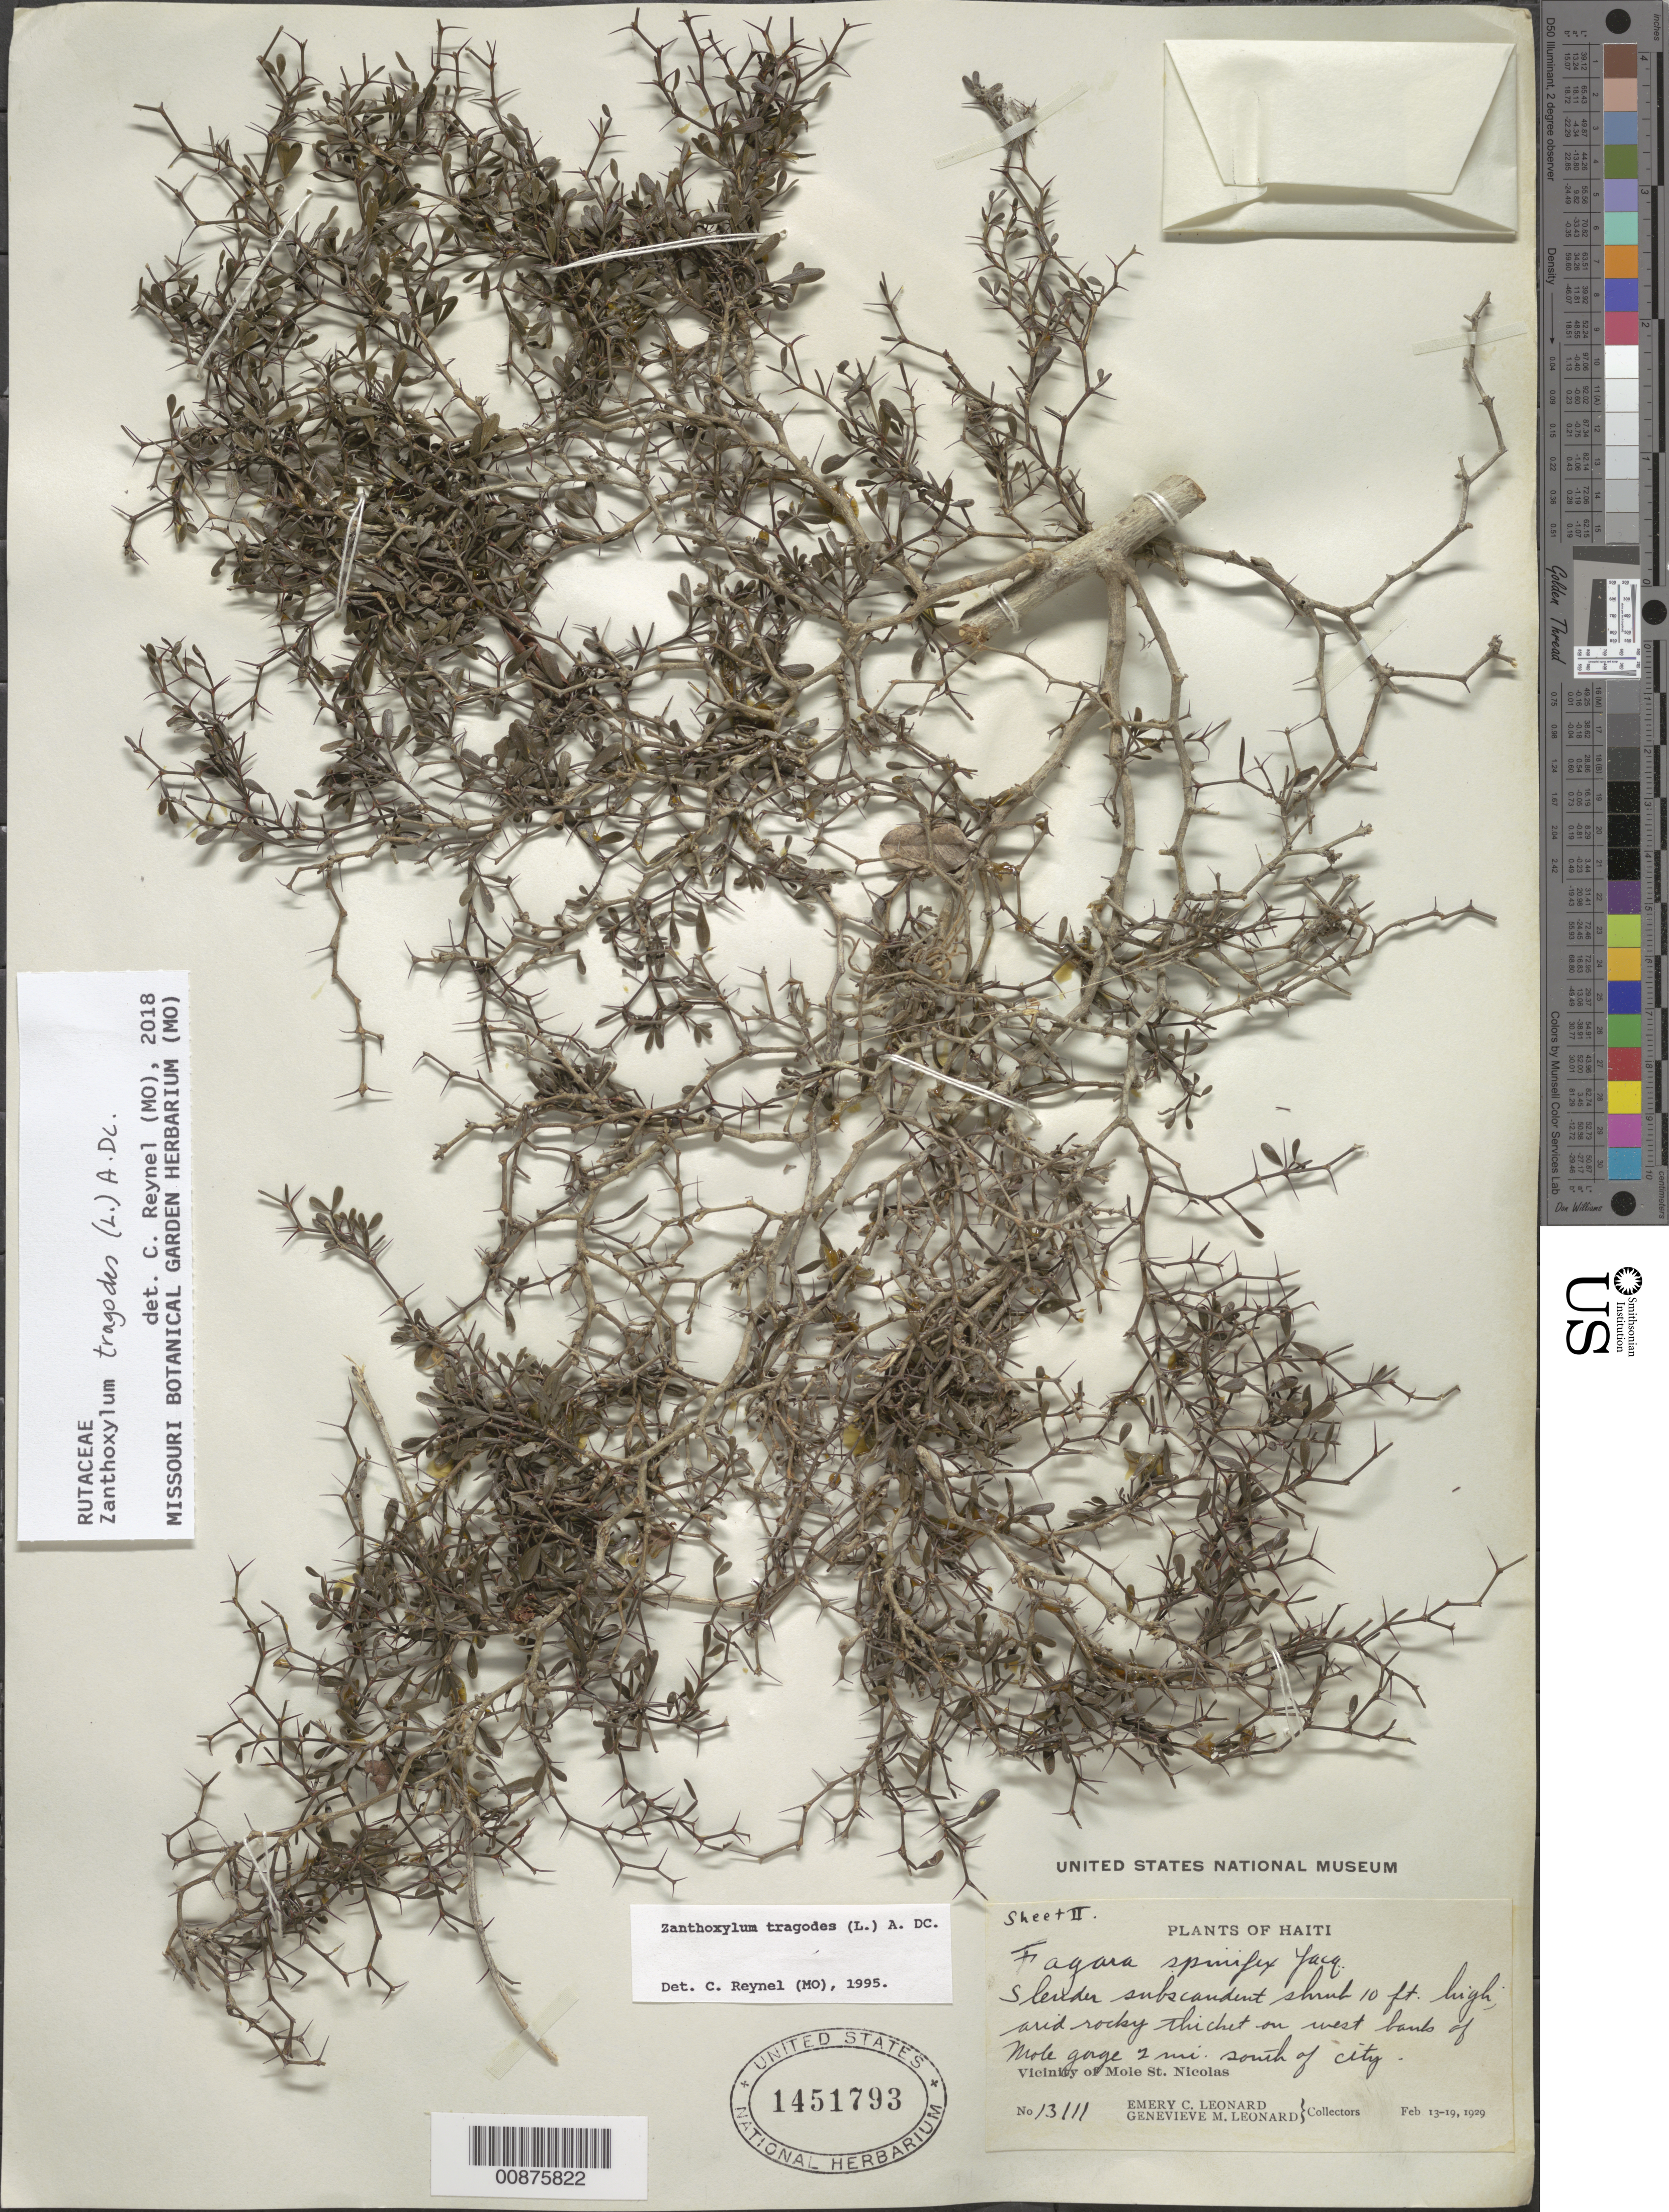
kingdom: Plantae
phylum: Tracheophyta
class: Magnoliopsida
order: Sapindales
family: Rutaceae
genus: Zanthoxylum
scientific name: Zanthoxylum tragodes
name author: (L.) DC.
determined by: Reynel, Carlos A., (MO), Missouri Botanical Garden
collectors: E. C. Leonard & G. M. Leonard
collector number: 13111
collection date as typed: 13 Feb 1929 to 19 Feb 1929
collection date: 1929-02-13/1929-02-19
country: Haiti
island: Hispaniola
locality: Vicinity of Mole St. Nicolas, west bank of Mole gorge, 2 miles S of city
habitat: Arid rocky thicket on bank of gorge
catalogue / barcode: US 1451793